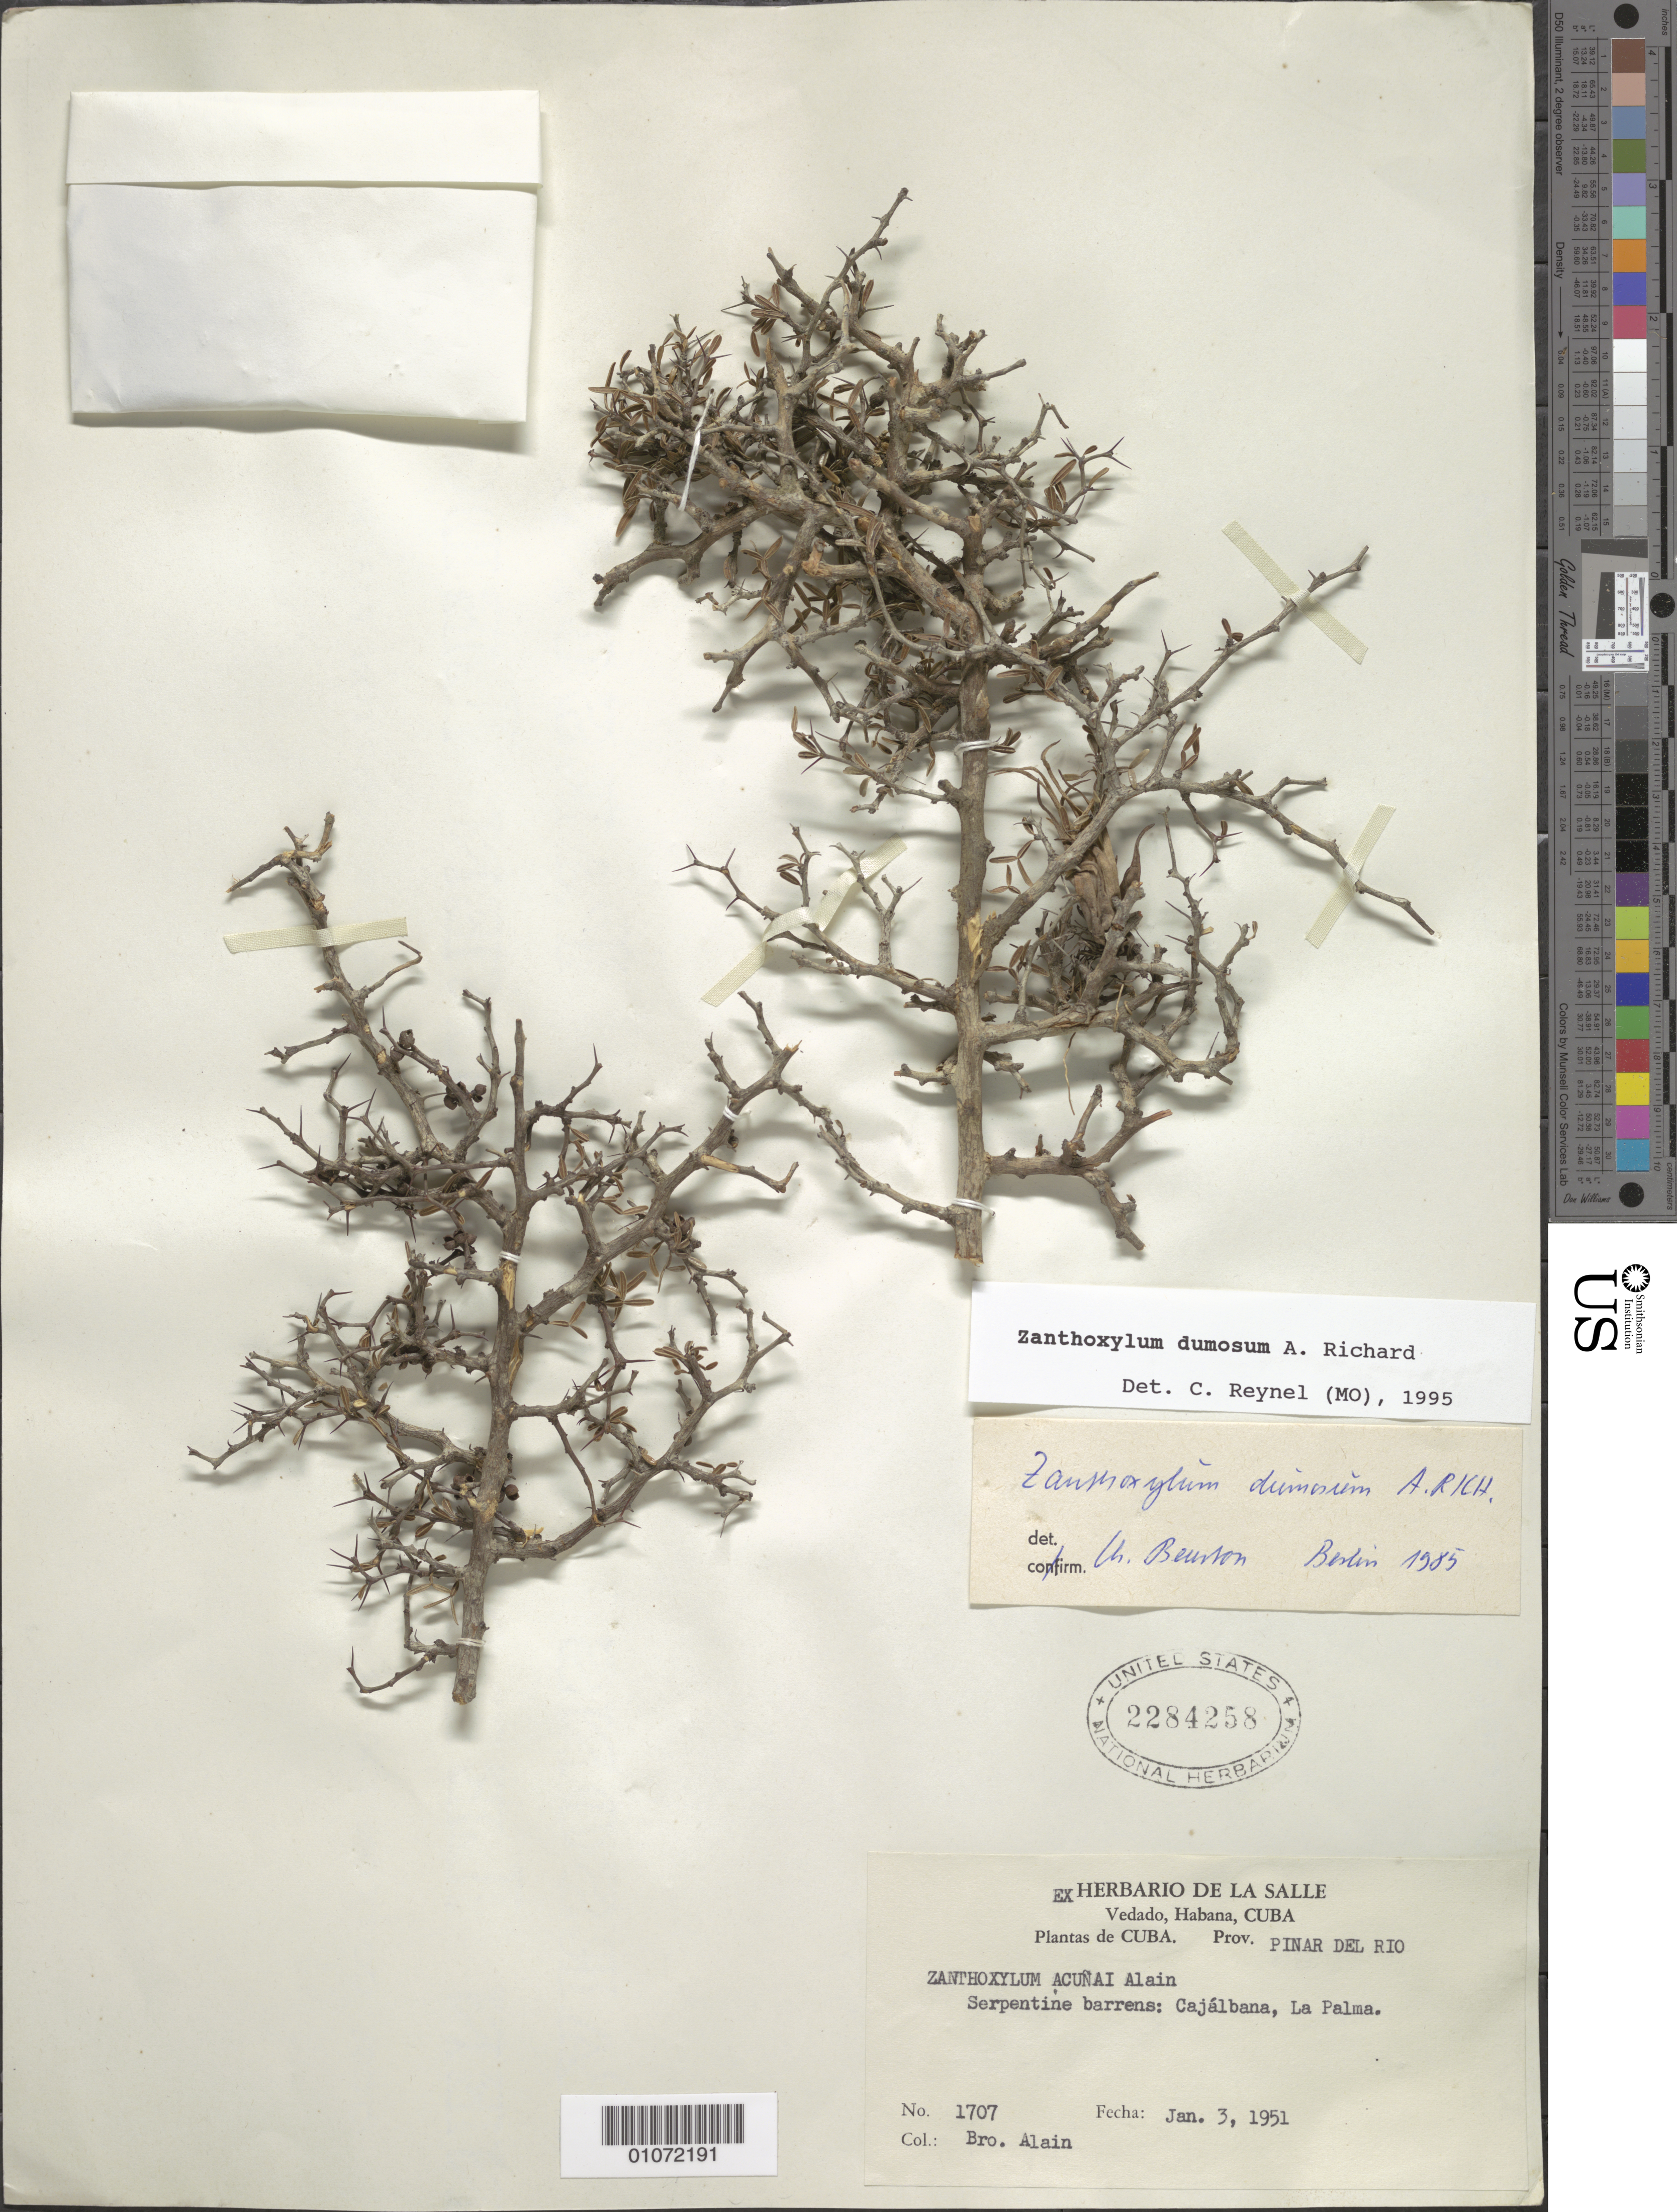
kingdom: Plantae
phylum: Tracheophyta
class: Magnoliopsida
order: Sapindales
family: Rutaceae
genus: Zanthoxylum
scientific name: Zanthoxylum dumosum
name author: A. Rich.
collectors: A. H. Liogier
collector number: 1707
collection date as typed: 03 Jan 1951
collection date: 1951-01-03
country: Cuba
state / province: Pinar del Rio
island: Cuba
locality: Vedado, Habana Serpentine barrens: cajalbana, la palma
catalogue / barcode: US 2284258